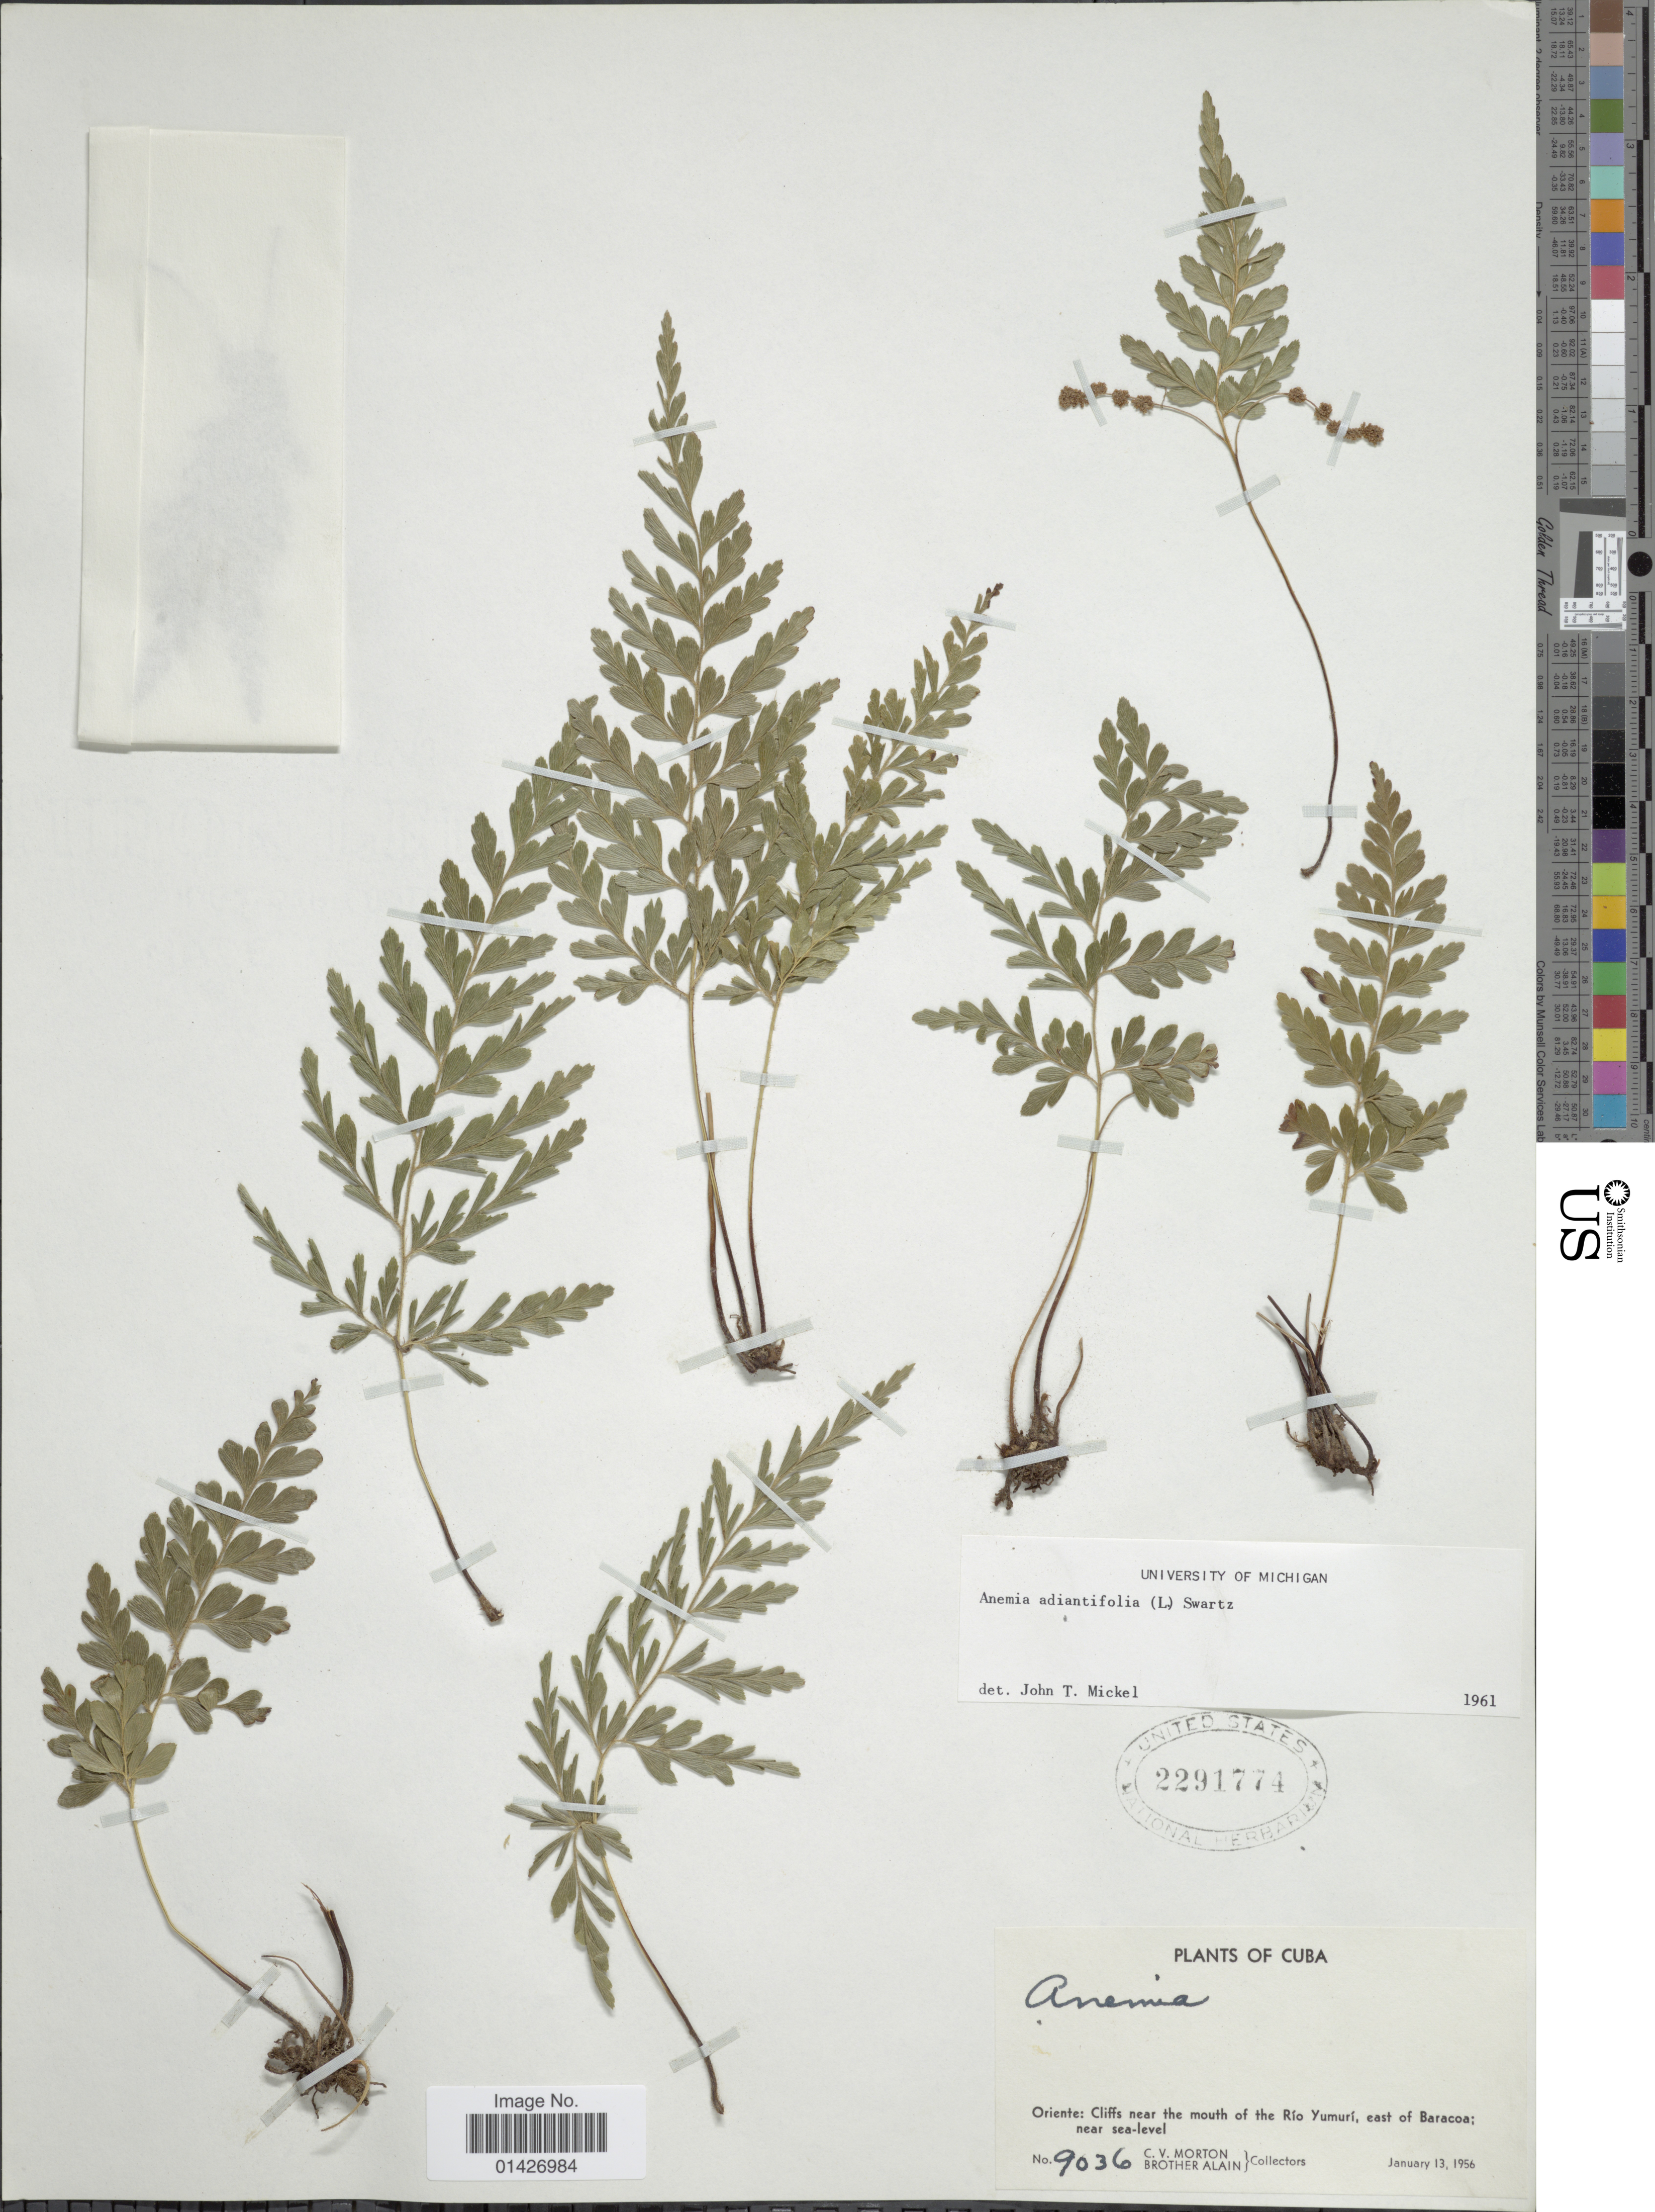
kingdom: Plantae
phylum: Tracheophyta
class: Polypodiopsida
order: Schizaeales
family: Anemiaceae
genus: Anemia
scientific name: Anemia adiantifolia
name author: (L.) Sw.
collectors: C. V. Morton & Bro. Alain - DO NOT USE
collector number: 9036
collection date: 1956-01-13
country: Cuba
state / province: Oriente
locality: Cliffs near the mouth of the Río Yumurí, east of Baracoa; near sea-level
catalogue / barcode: US 2291774